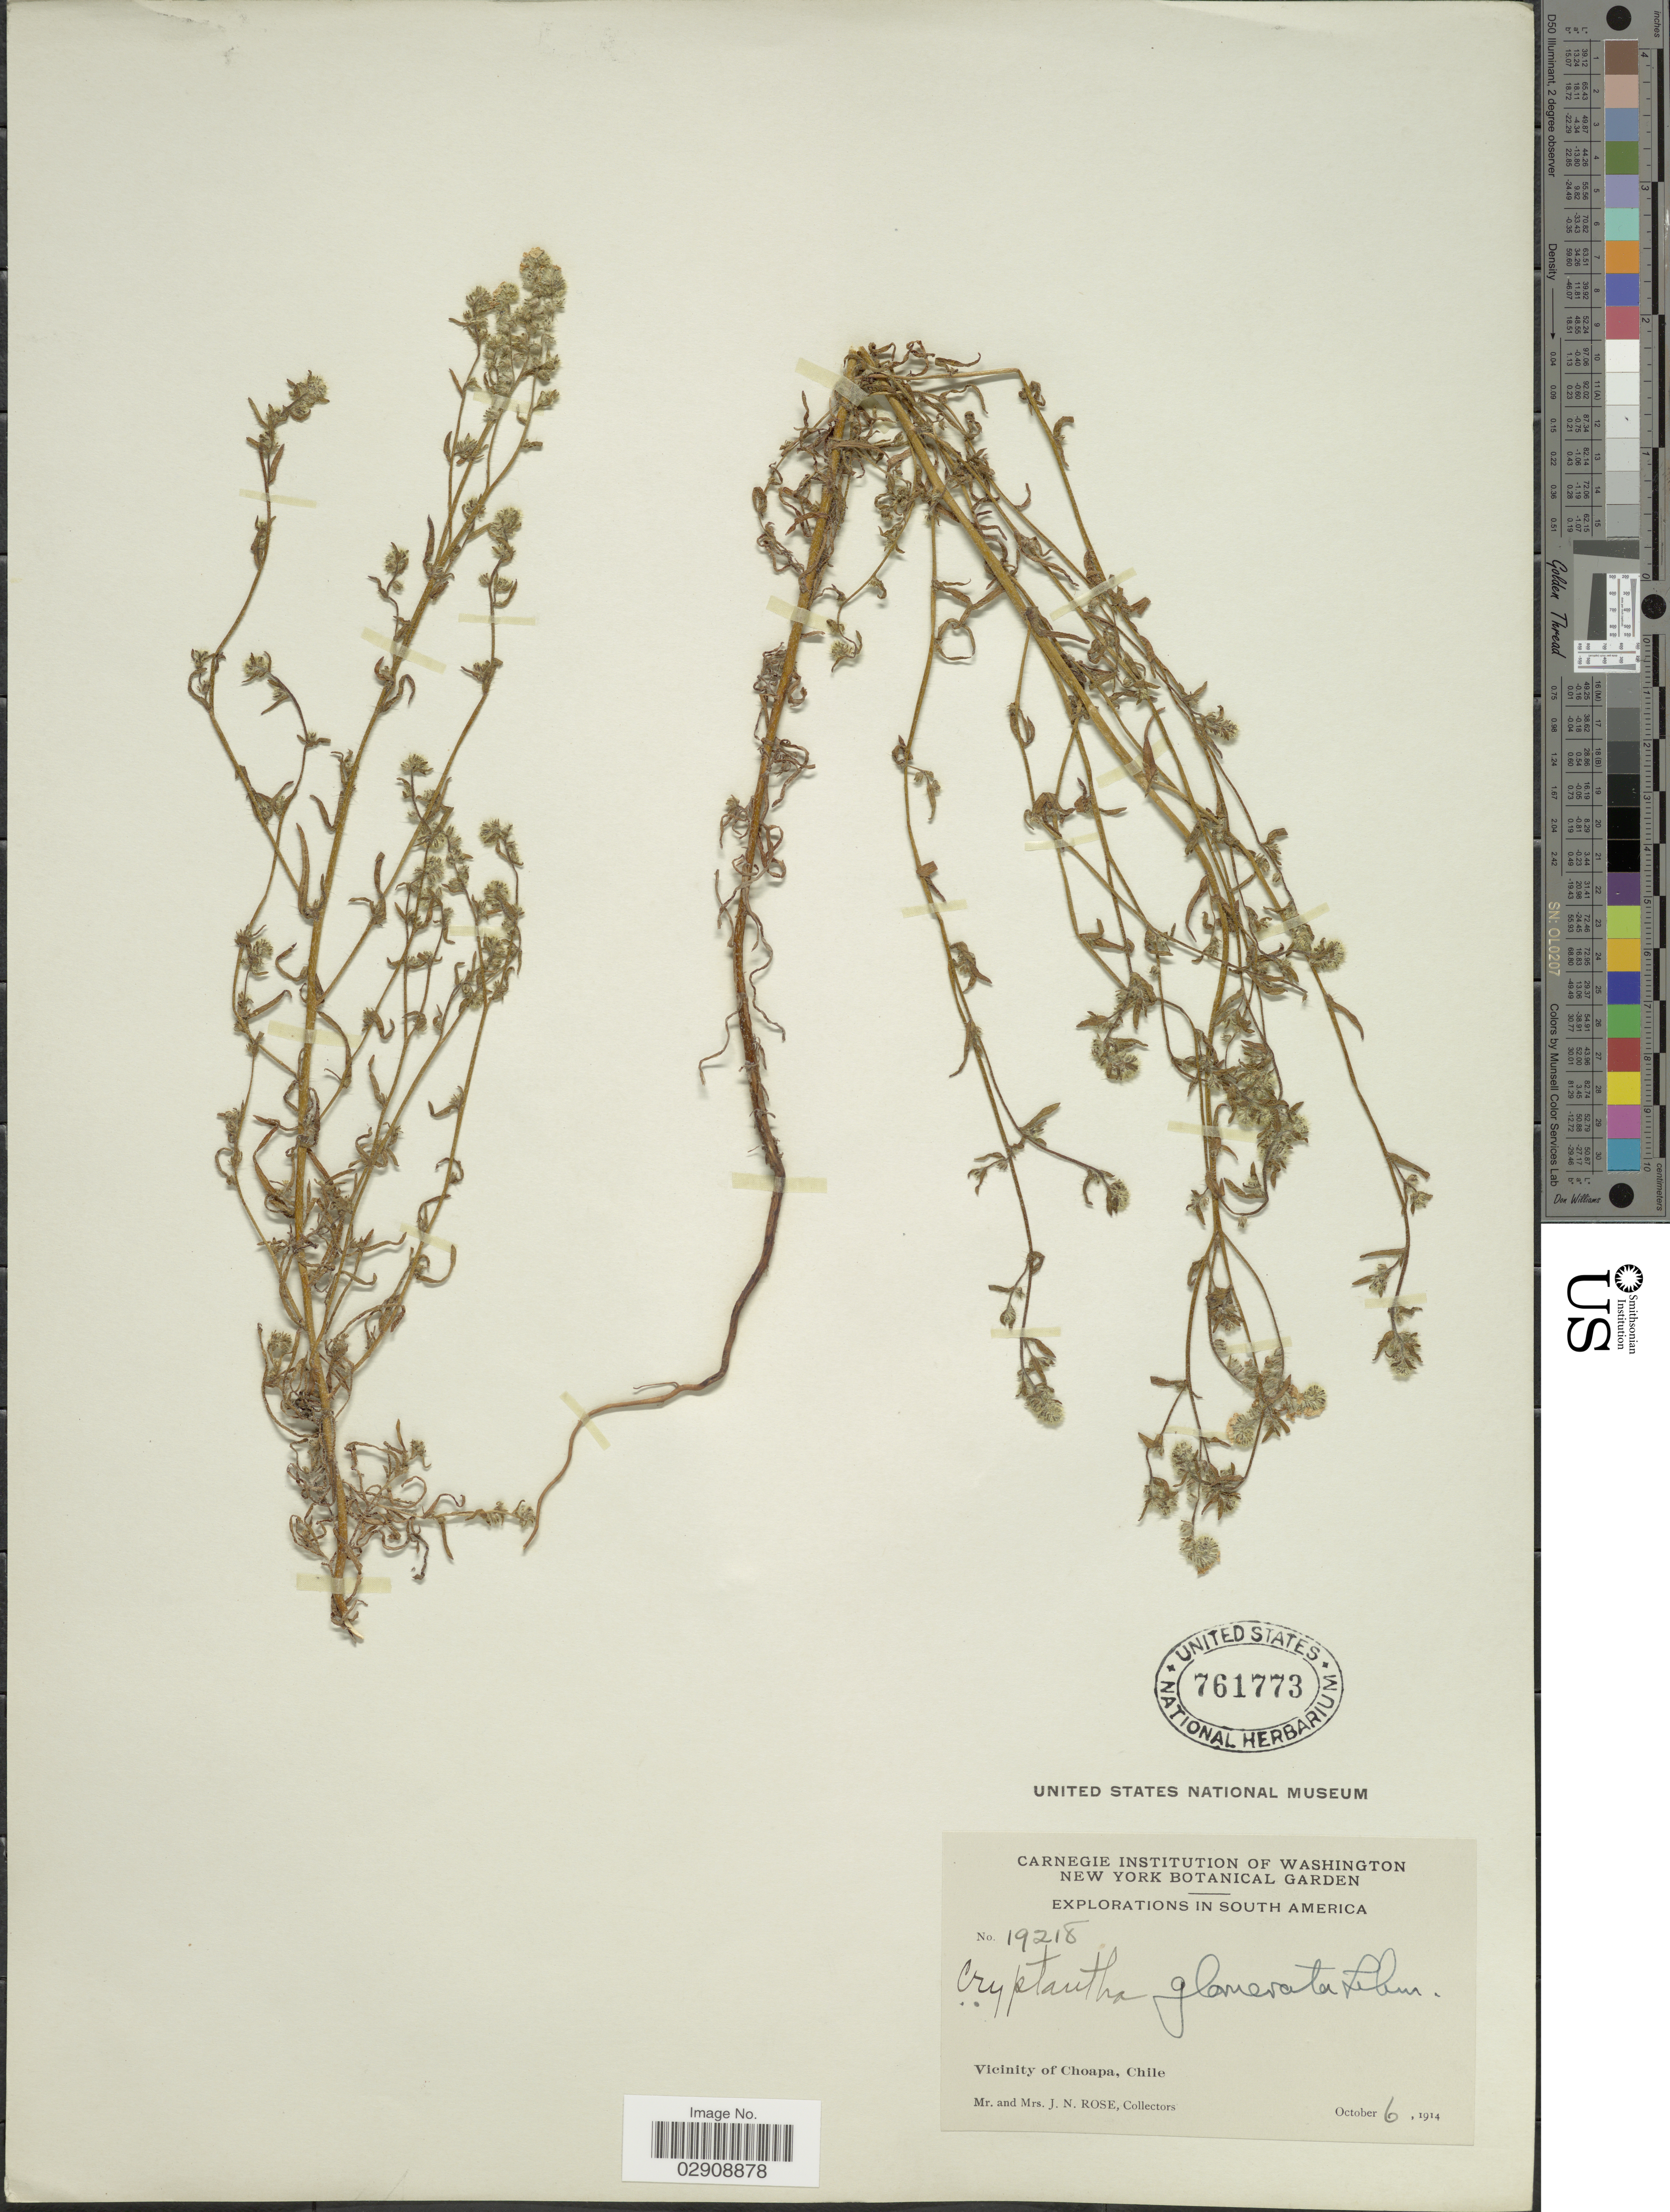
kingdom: Plantae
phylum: Tracheophyta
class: Magnoliopsida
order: Boraginales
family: Boraginaceae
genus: Cryptantha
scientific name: Cryptantha glomerata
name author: (G. Don) Lehm.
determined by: Moroni, Pablo, (SI), Instituto de Botanica Darwinion (ARGENTINA)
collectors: J. N. Rose & L. B. Rose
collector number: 19218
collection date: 1914-10-06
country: Chile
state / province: Coquimbo (IV)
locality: Vicinity of Choapa, Chile.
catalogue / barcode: US 761773